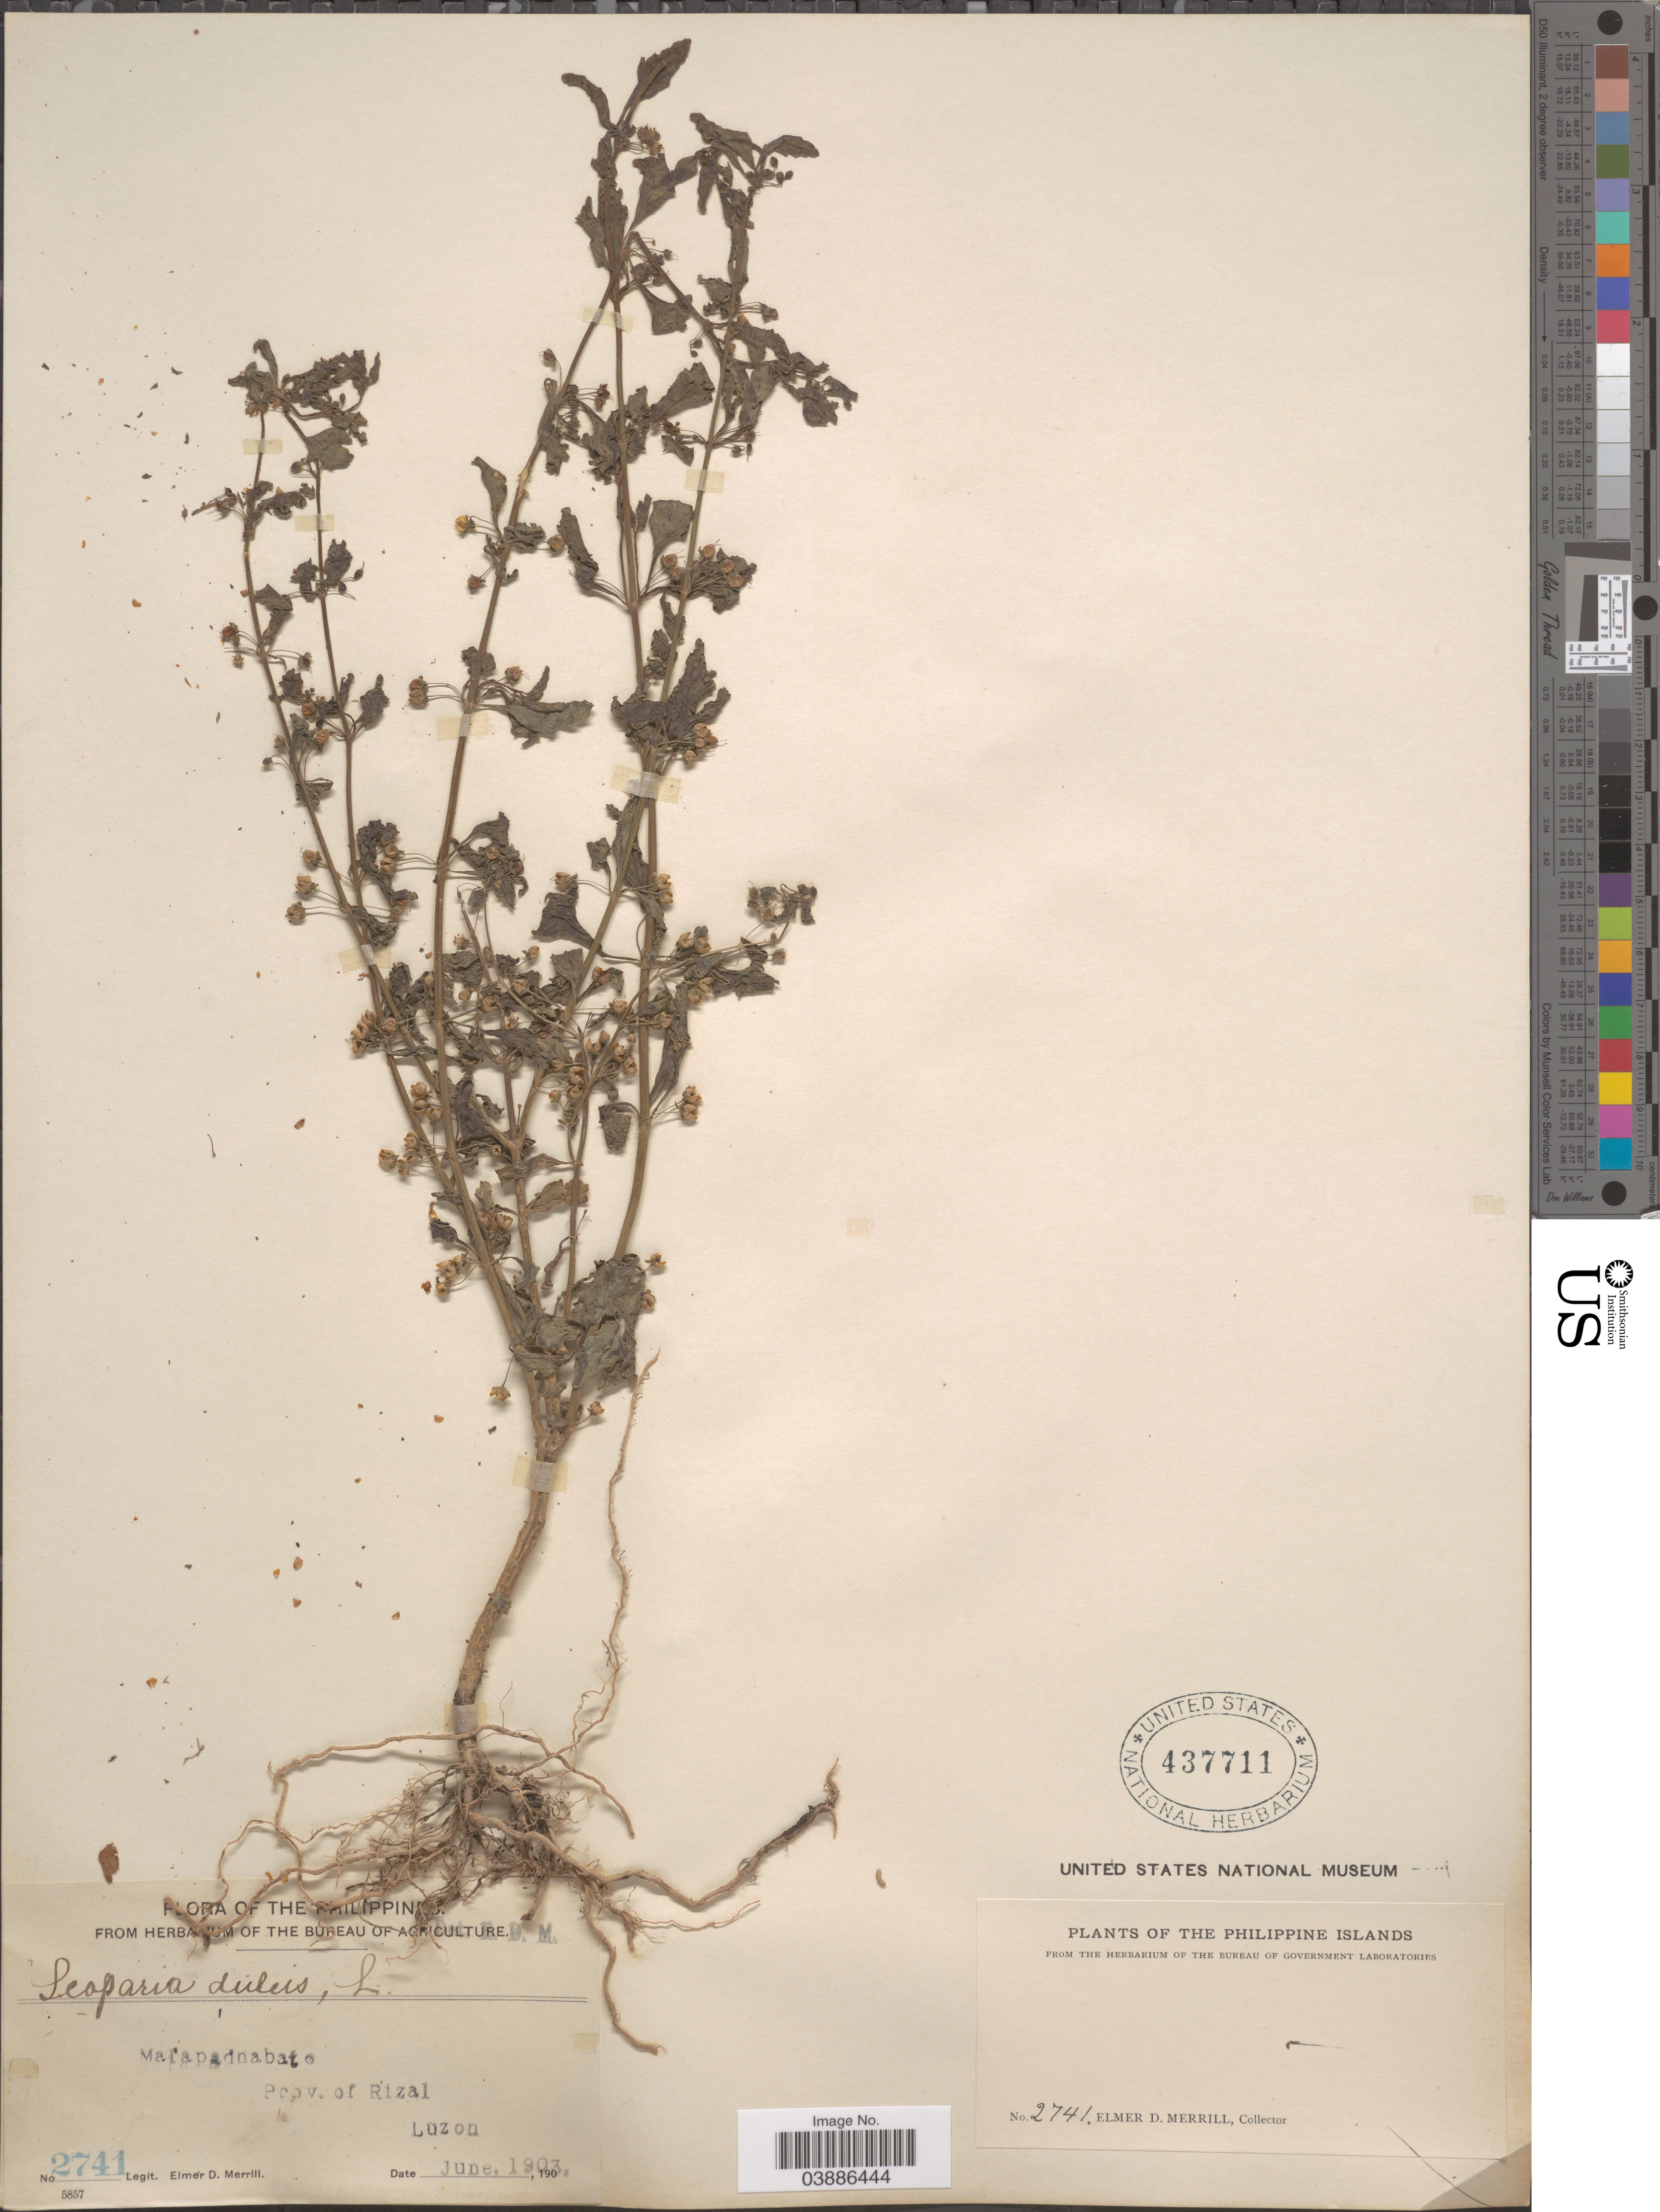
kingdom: Plantae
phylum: Tracheophyta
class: Magnoliopsida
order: Lamiales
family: Plantaginaceae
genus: Scoparia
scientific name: Scoparia dulcis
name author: L.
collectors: E. D. Merrill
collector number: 2741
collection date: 1903-06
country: Philippines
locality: Malapadnabato. Prov. of Rizal. Luzon. Philippine Islands.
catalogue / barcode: US 437711